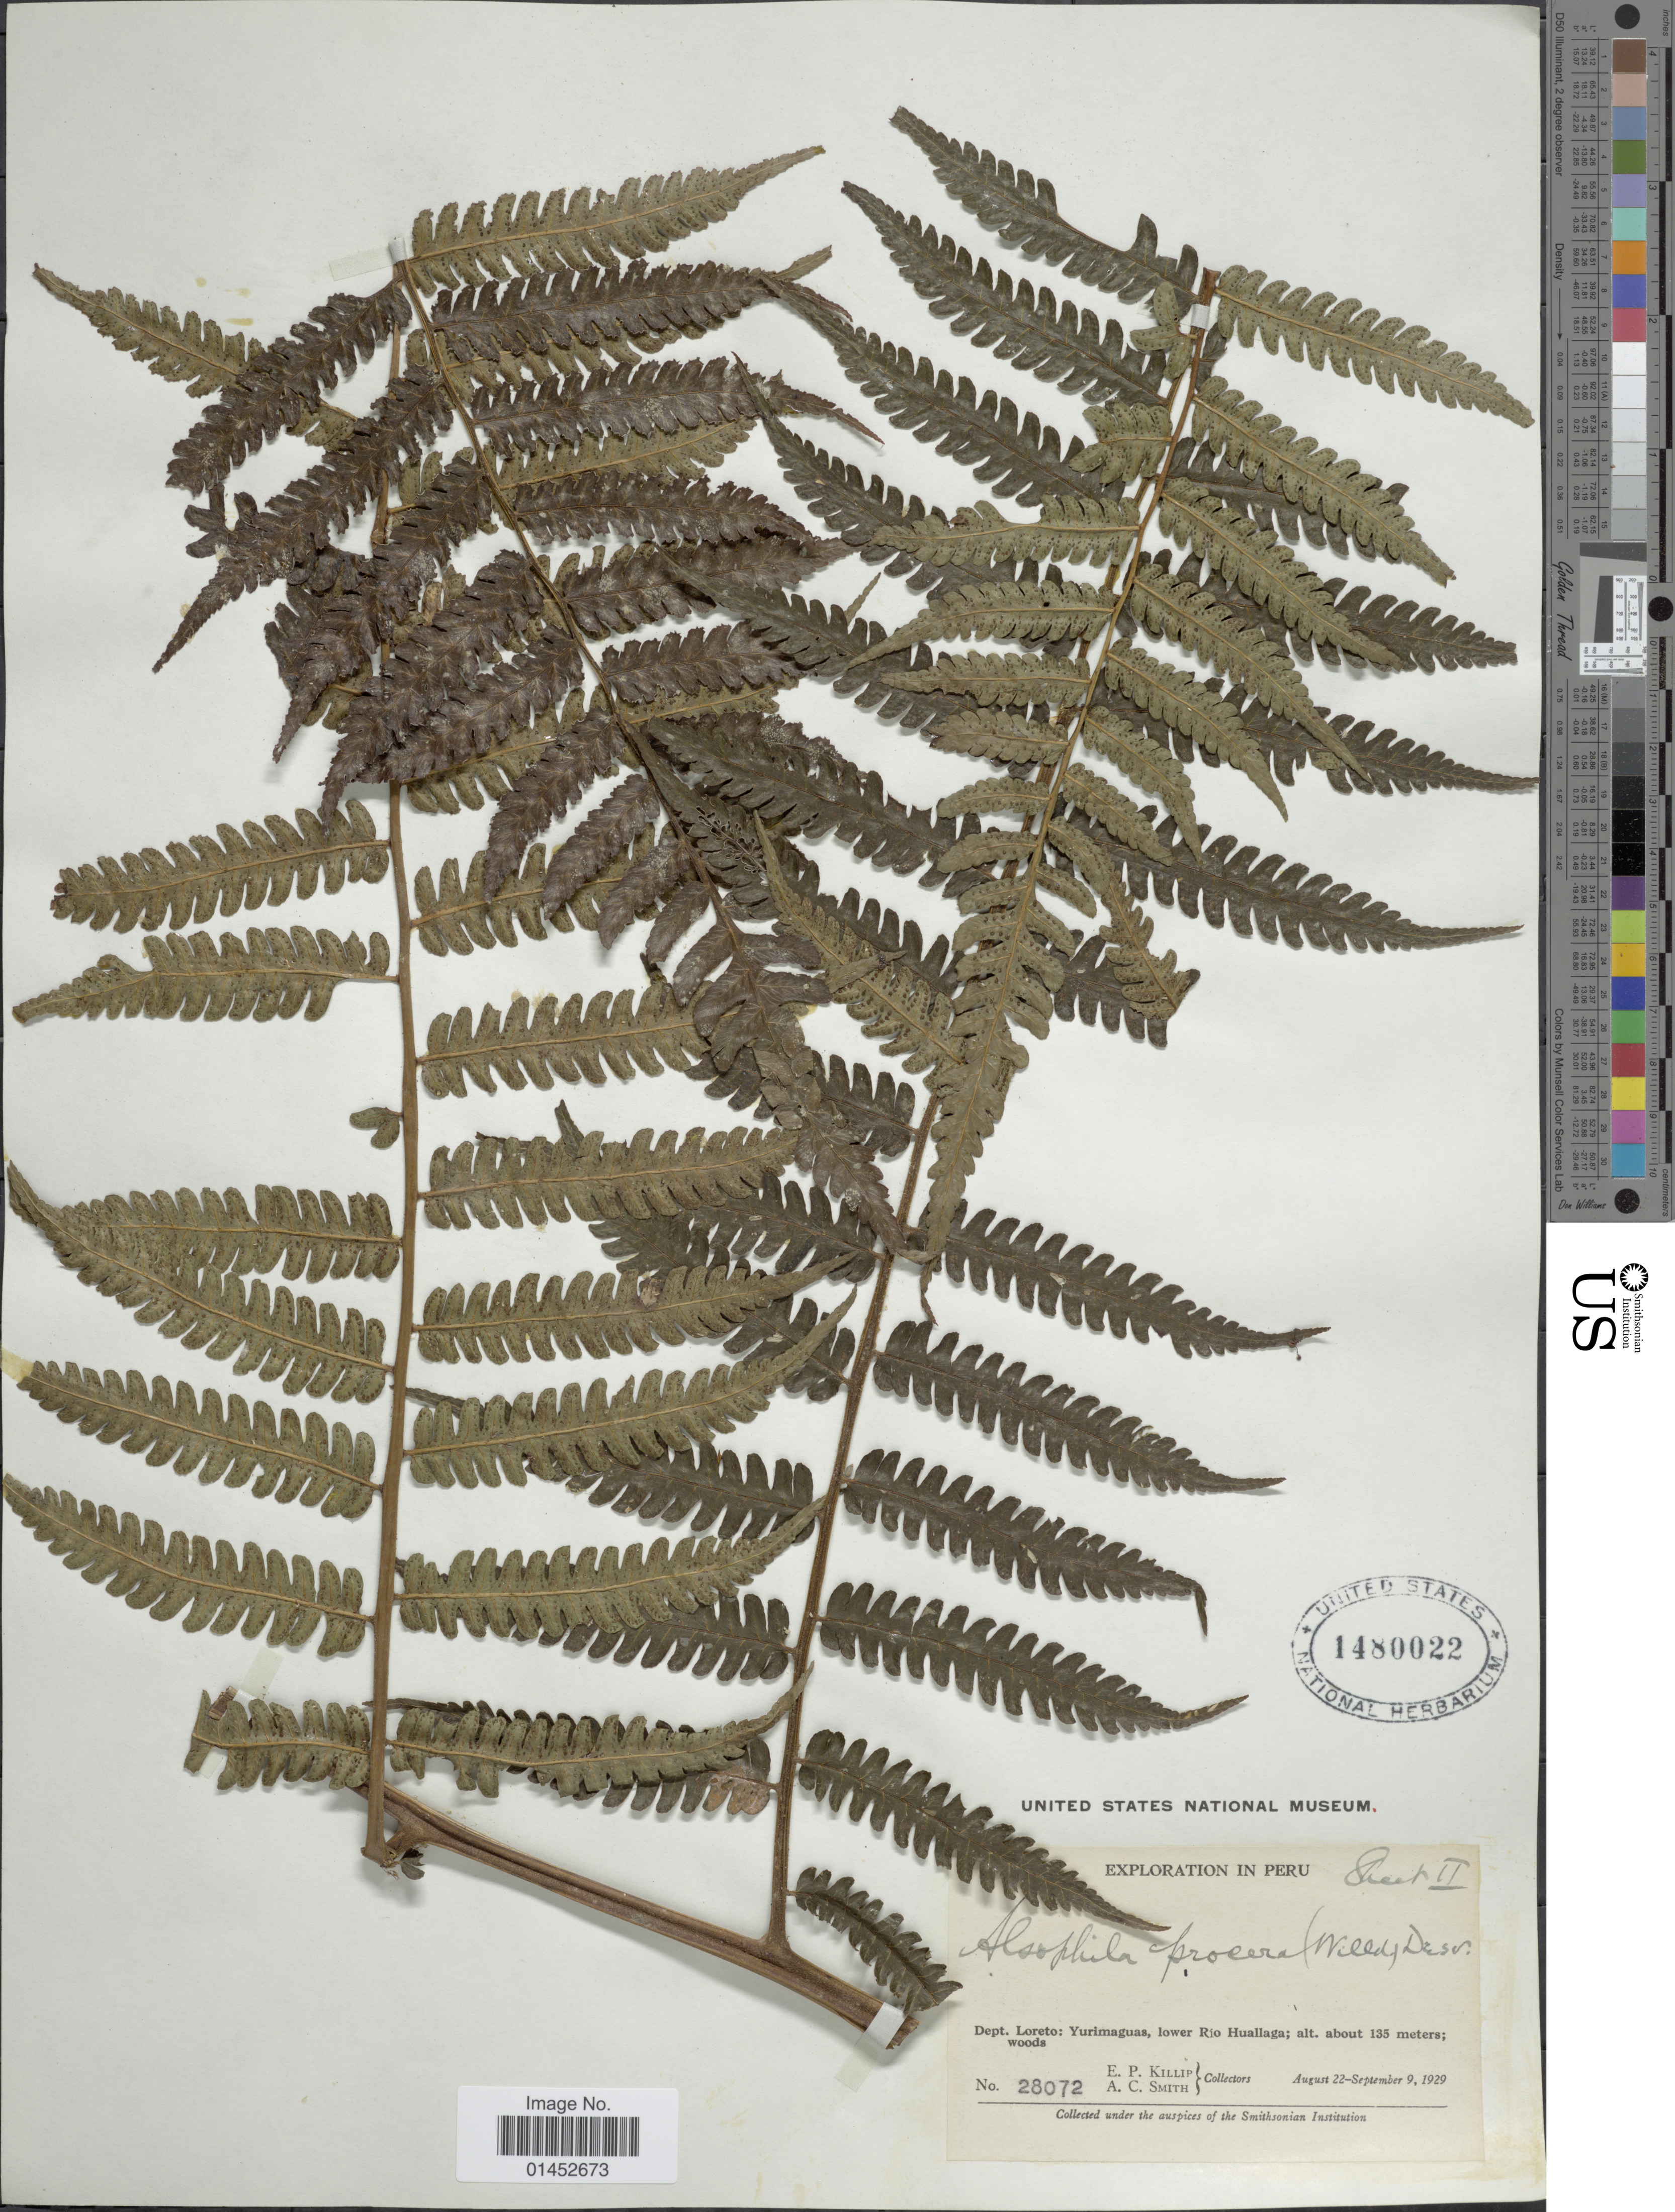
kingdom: Plantae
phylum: Tracheophyta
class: Polypodiopsida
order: Cyatheales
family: Cyatheaceae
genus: Cyathea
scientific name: Cyathea pungens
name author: (Willd.) Domin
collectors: E. P. Killip & A. C. Smith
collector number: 28072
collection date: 1929-08-22/1929-09-09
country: Peru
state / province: Loreto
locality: Dept. Loreto: Yurimaguas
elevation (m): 135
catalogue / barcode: US 1480022